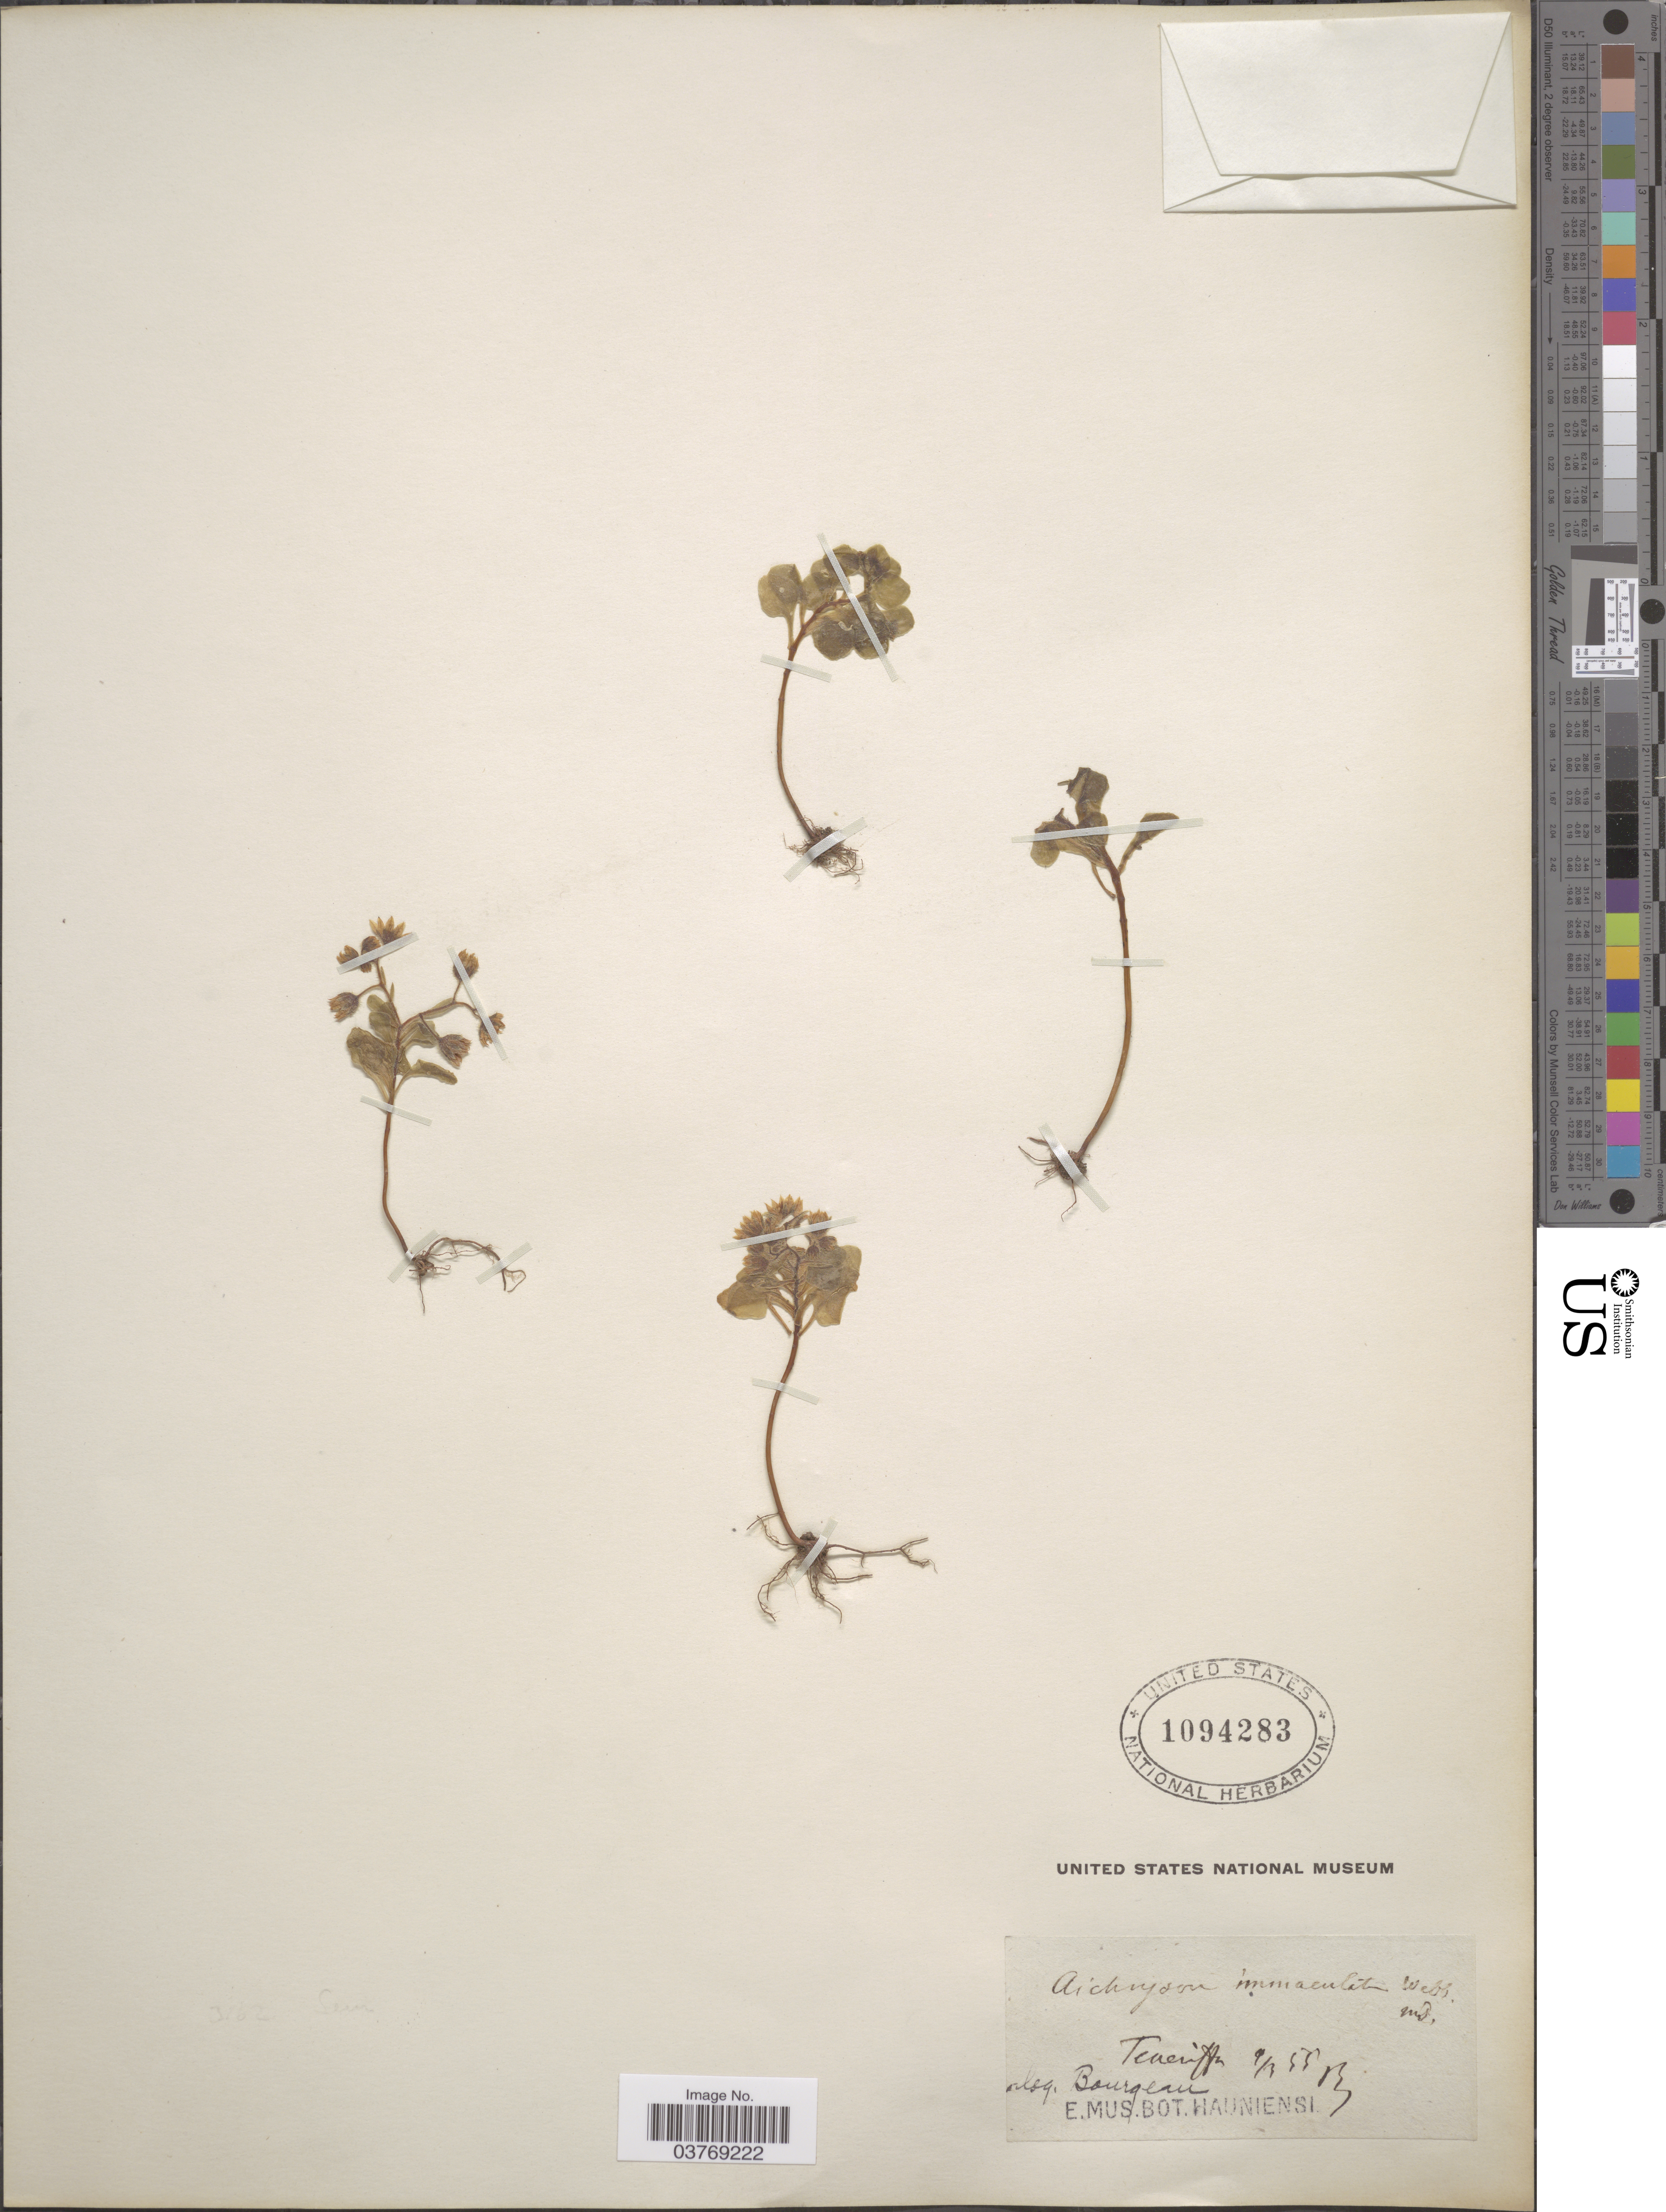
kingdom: Plantae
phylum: Tracheophyta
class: Magnoliopsida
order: Saxifragales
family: Crassulaceae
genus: Aichryson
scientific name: Aichryson immaculatum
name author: Webb ex Christ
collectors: Bourgeau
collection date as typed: Transcribed d/m/y: 9/3/55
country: Spain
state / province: Canarias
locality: Teneriffe.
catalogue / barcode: US 1094283